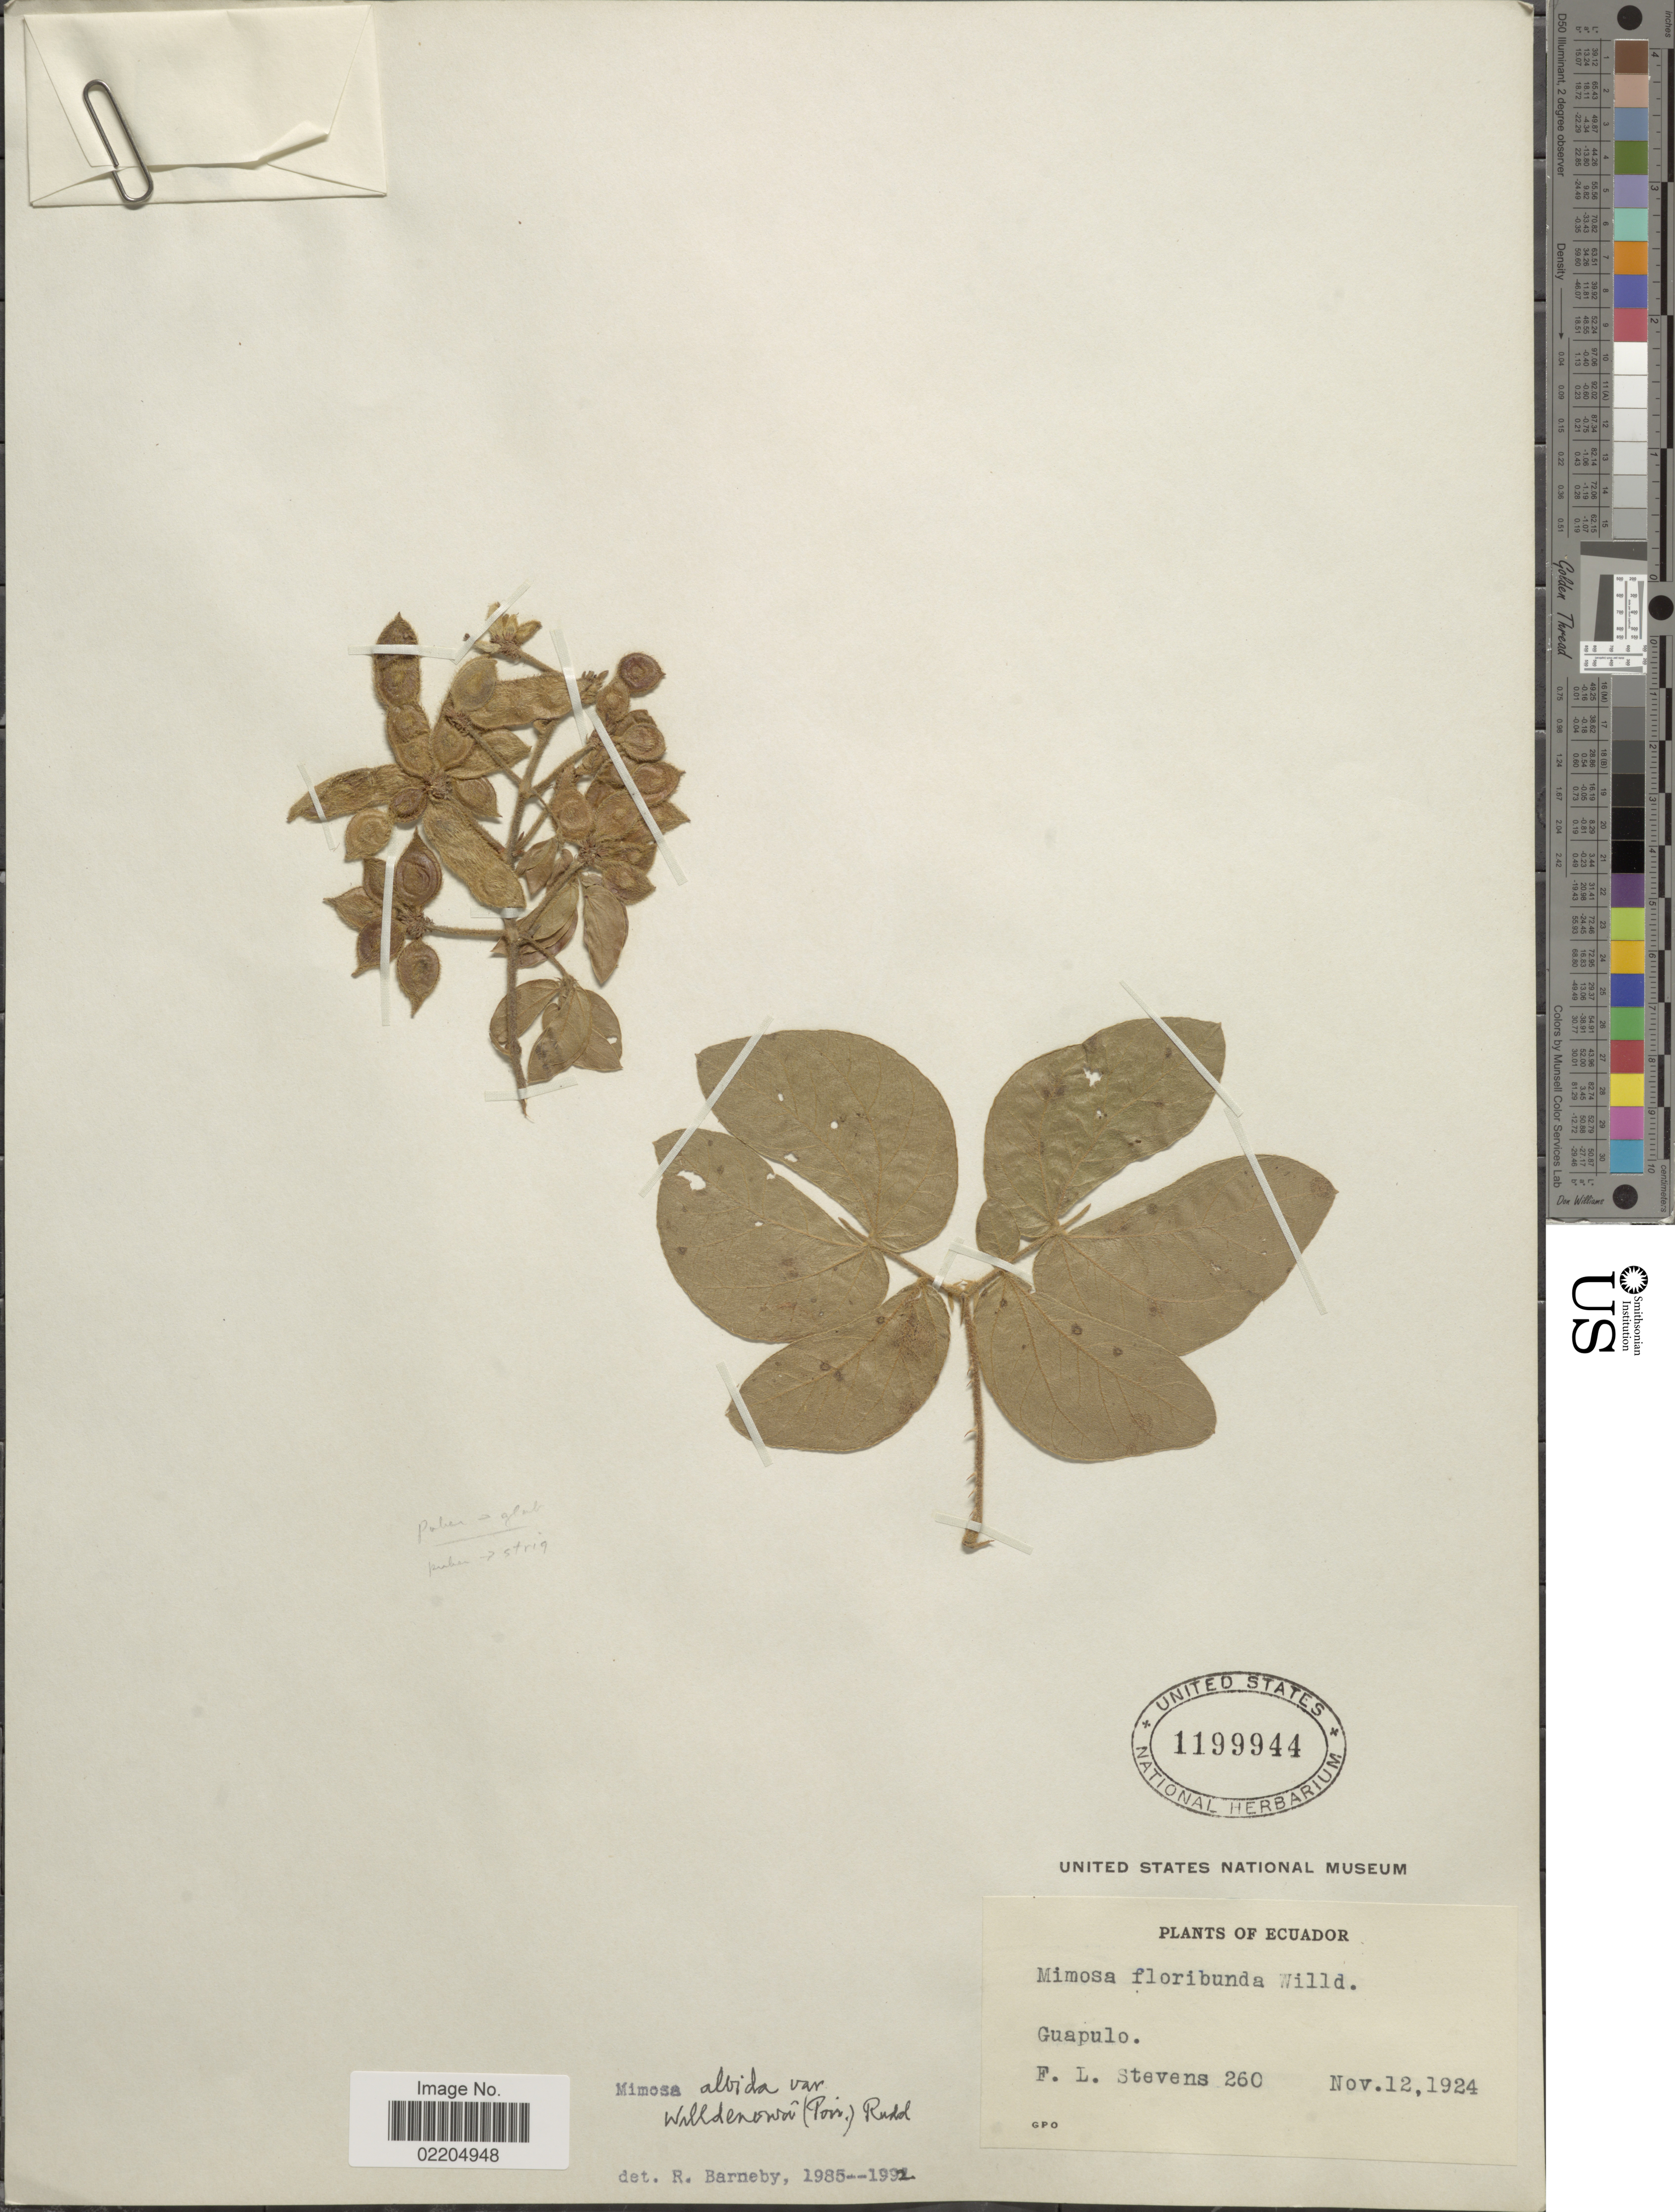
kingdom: Plantae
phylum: Tracheophyta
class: Magnoliopsida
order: Fabales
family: Fabaceae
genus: Mimosa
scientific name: Mimosa albida var. willdenowii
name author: (Poir.) Rudd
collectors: F. L. Stevens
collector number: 260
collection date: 1924-11-12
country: Ecuador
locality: Guapulo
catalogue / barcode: US 1199944